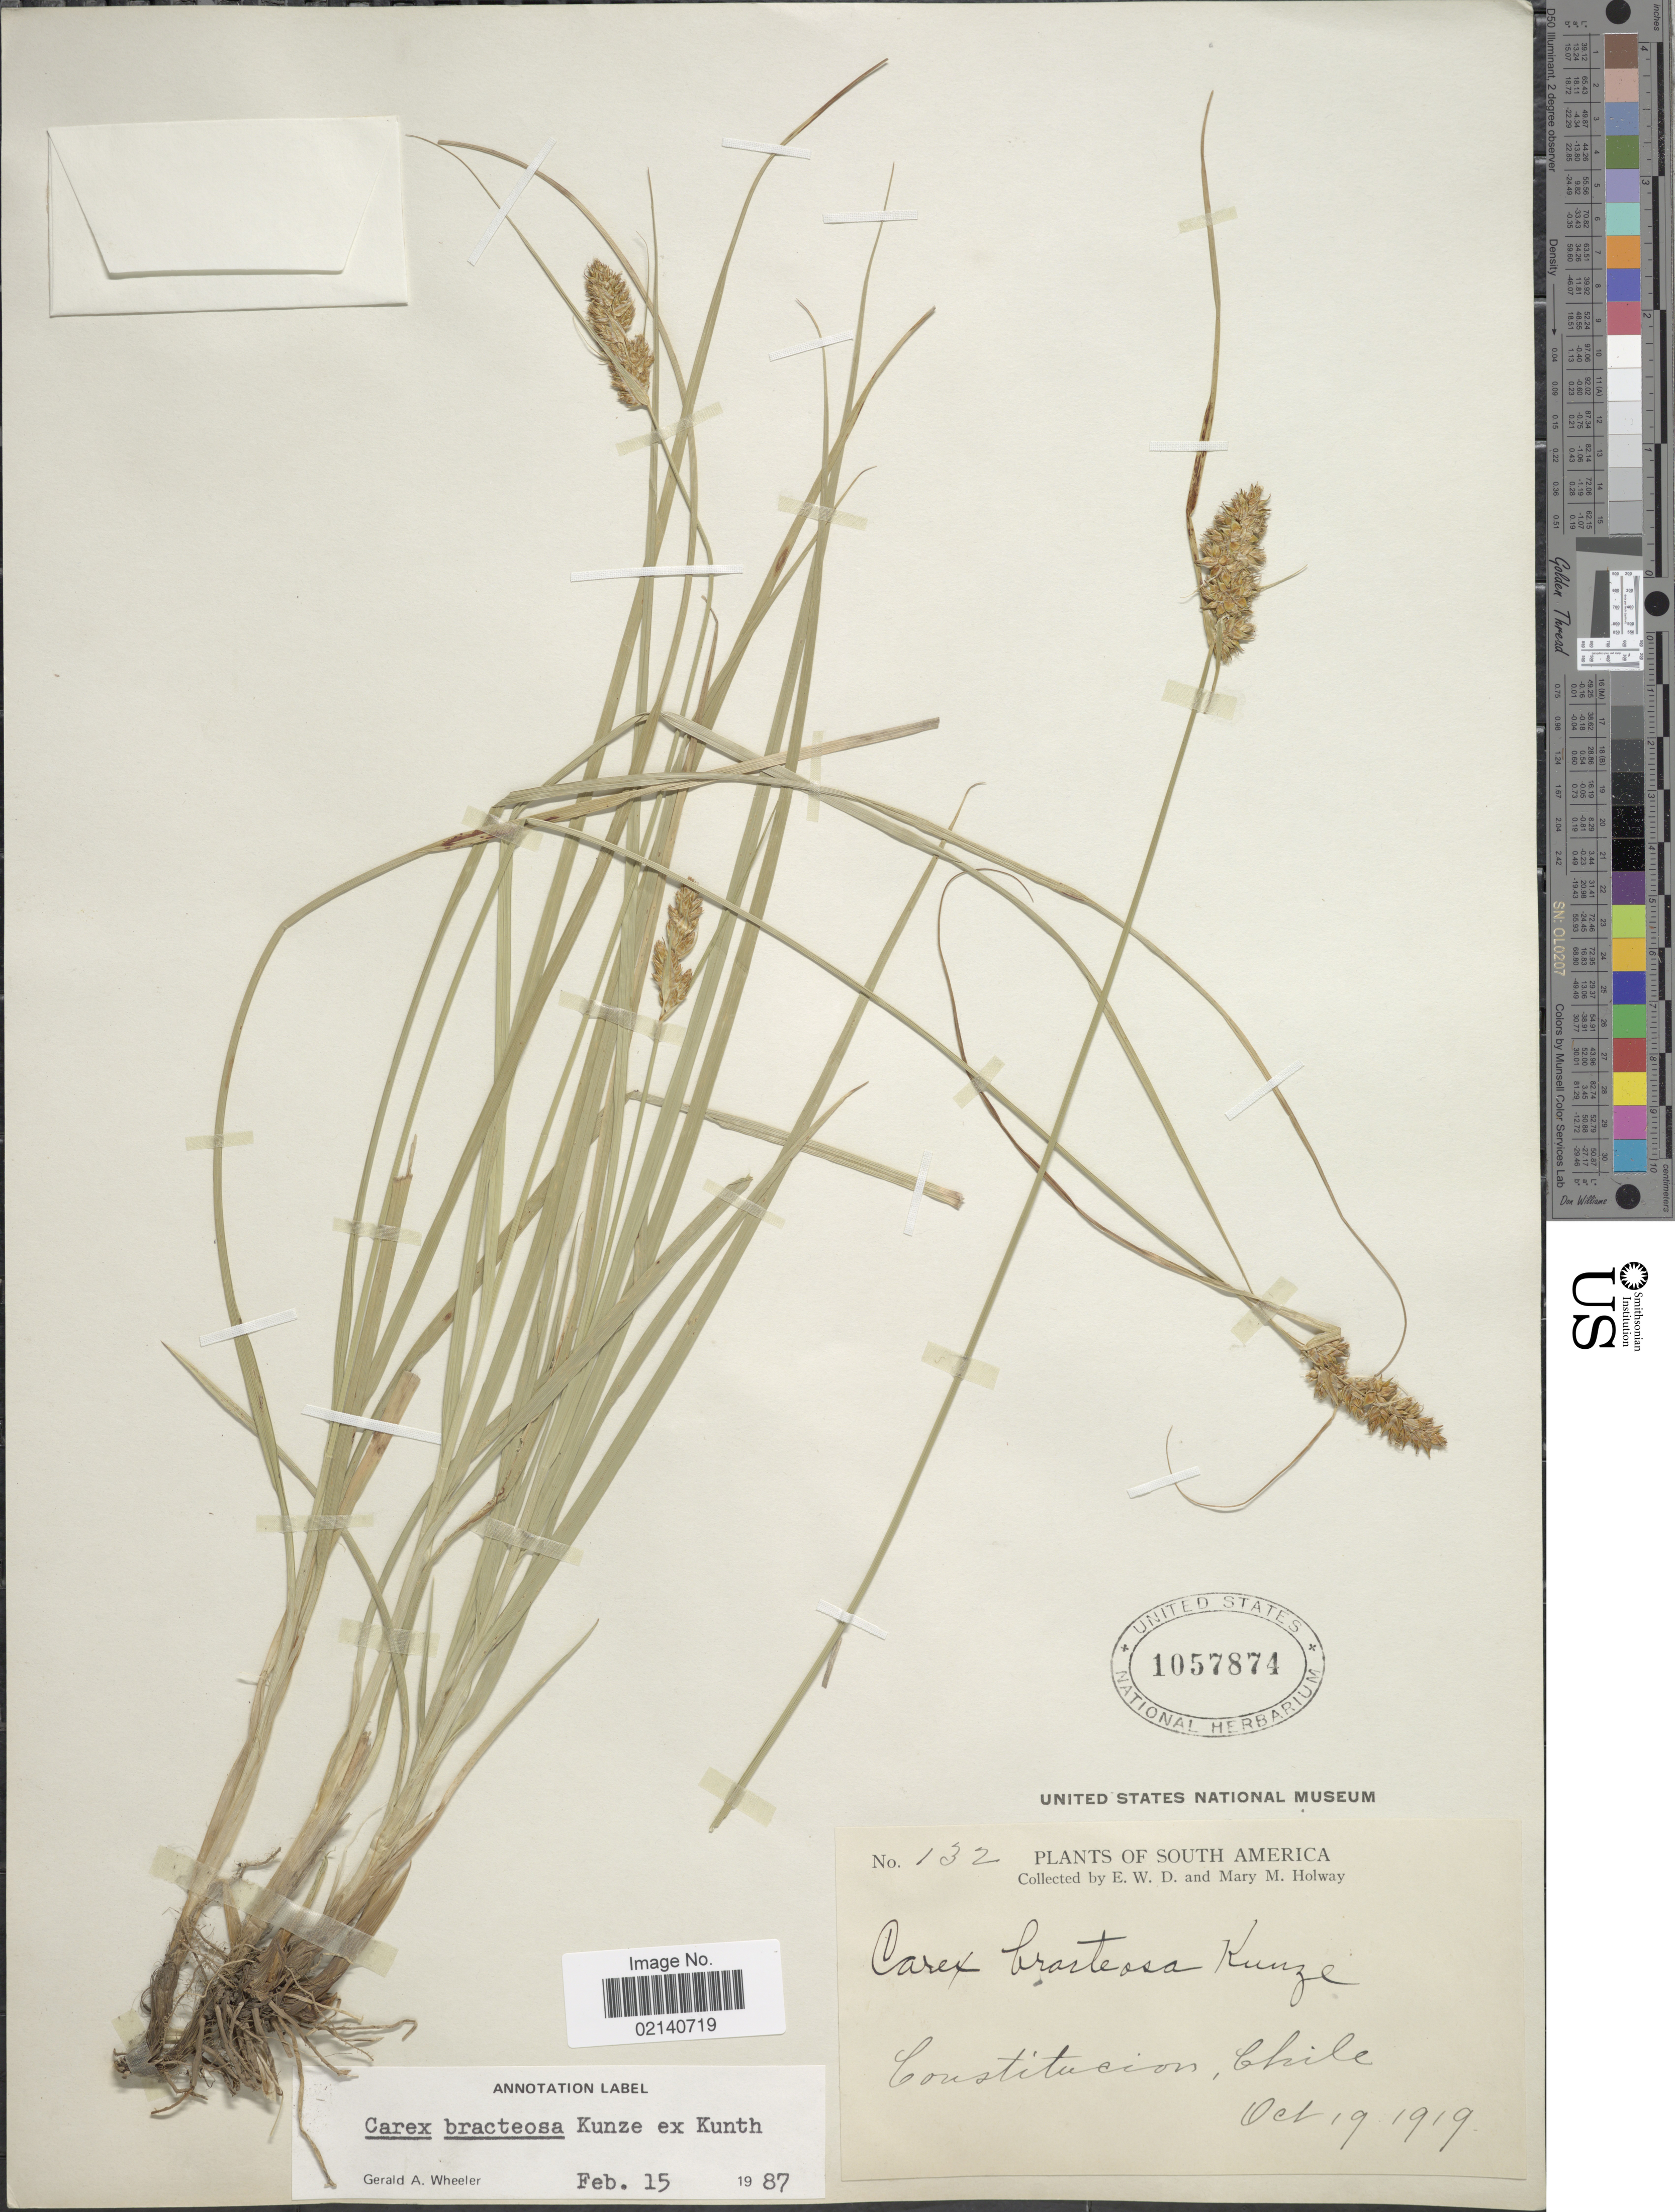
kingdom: Plantae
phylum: Tracheophyta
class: Liliopsida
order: Poales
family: Cyperaceae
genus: Carex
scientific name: Carex bracteosa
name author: (Rchb.) Kunze ex Kunth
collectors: E. W. D. Holway & M. M. Holway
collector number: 132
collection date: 1919-10-19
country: Chile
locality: Constitucion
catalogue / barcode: US 1057874